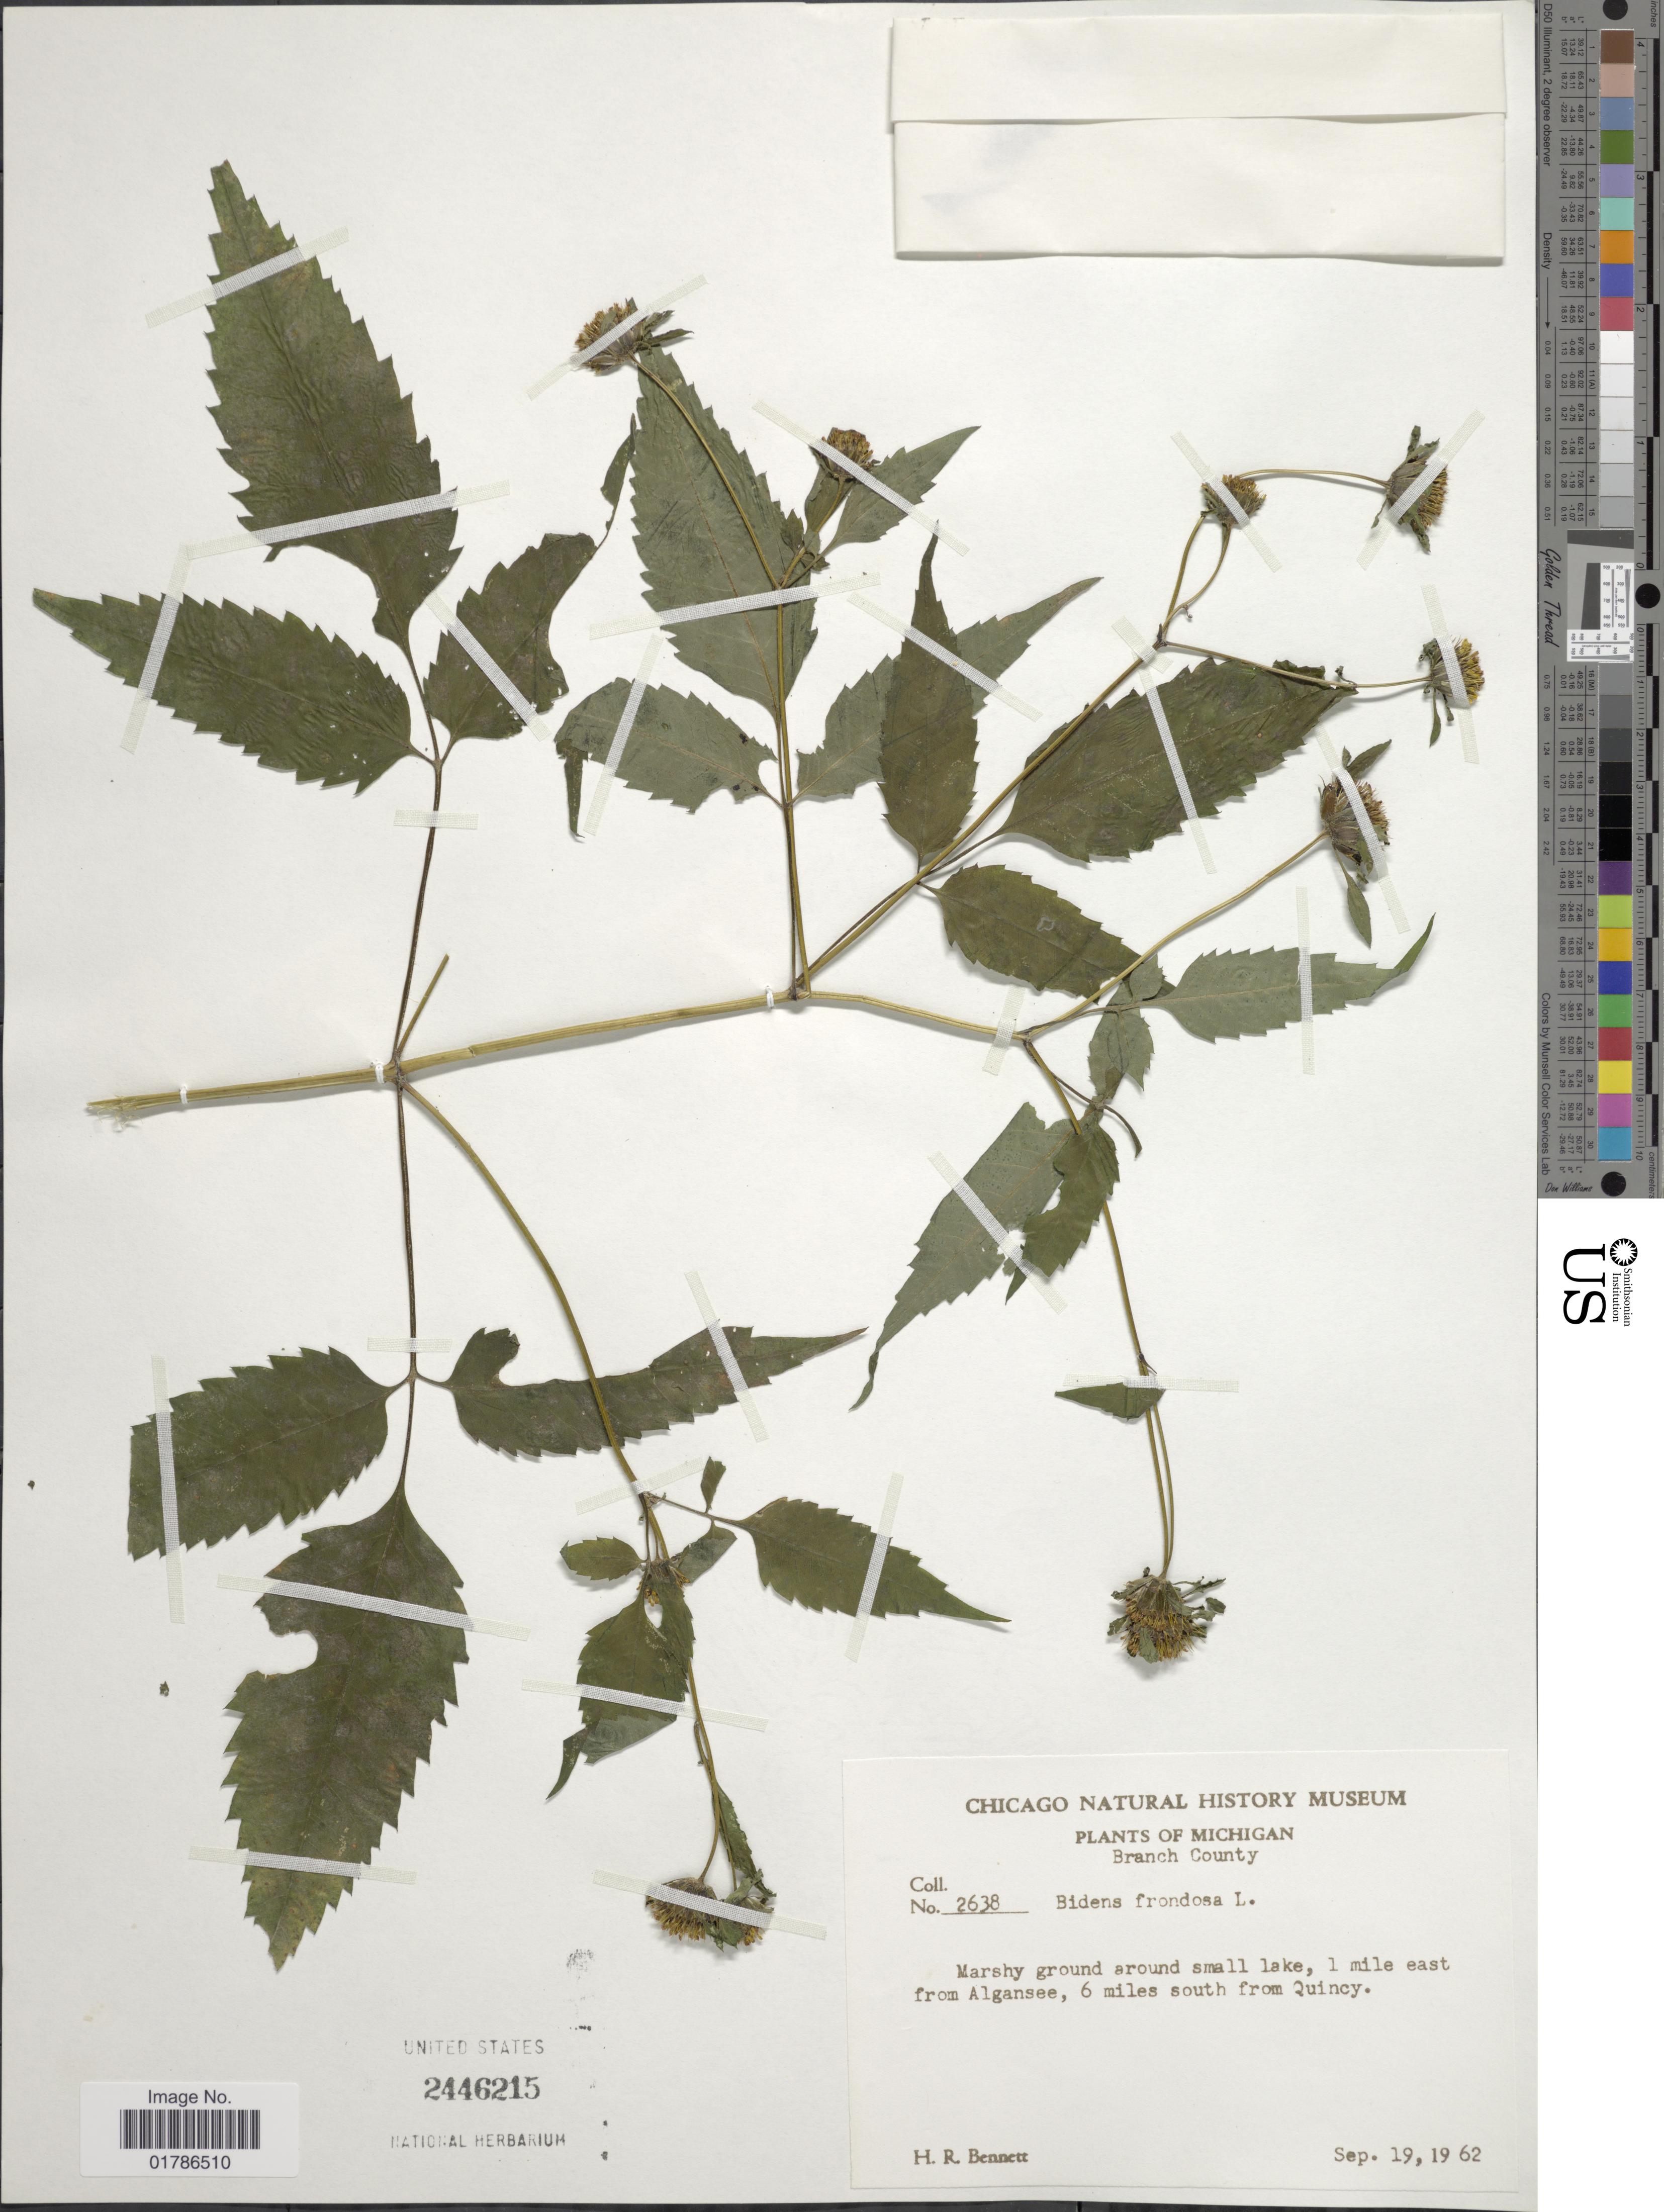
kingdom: Plantae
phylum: Tracheophyta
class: Magnoliopsida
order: Asterales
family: Asteraceae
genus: Bidens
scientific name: Bidens frondosa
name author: L.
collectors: H. R. Bennett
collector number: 2638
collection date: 1962-09-19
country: United States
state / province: Michigan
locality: Branch County, 1 mile east from Algansee, 6 miles south from Quincy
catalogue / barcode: US 2446215